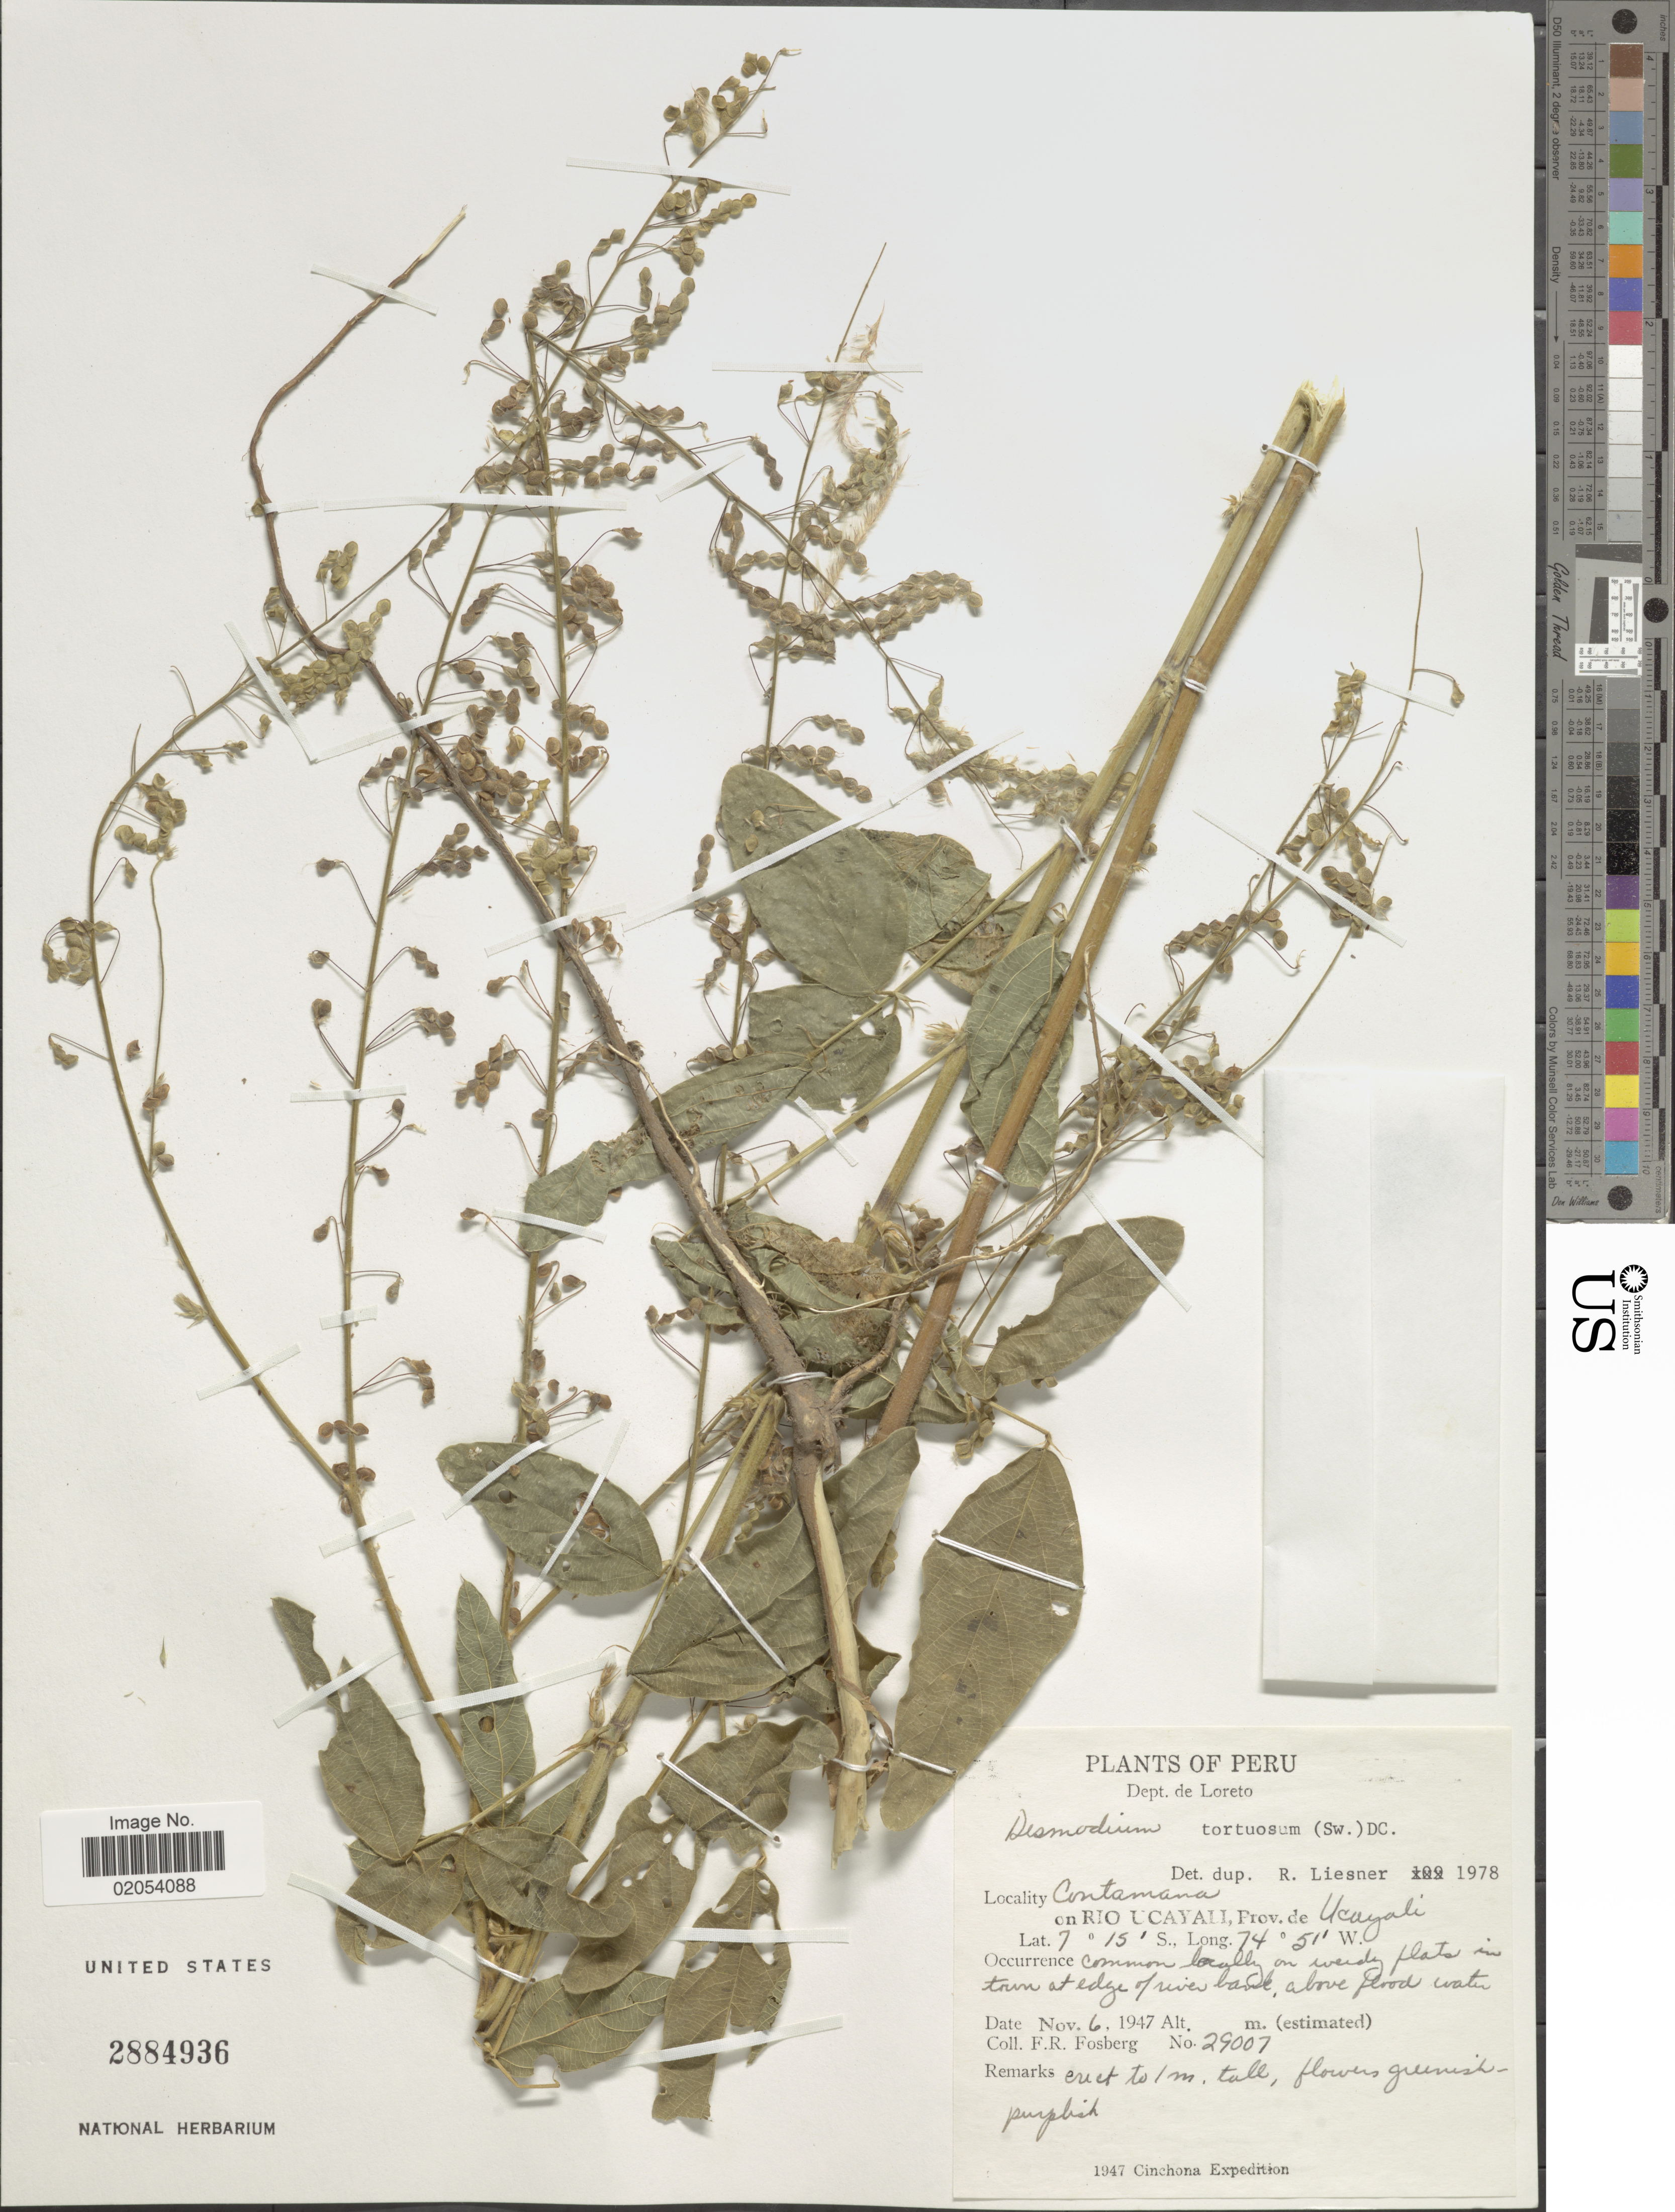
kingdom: Plantae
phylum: Tracheophyta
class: Magnoliopsida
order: Fabales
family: Fabaceae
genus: Desmodium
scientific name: Desmodium tortuosum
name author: (Sw.) DC.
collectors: F. R. Fosberg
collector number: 29007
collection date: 1947-11-06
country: Peru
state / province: Loreto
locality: Contamama on Rio Uyucali, Prov. de Uyucali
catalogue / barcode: US 2884936